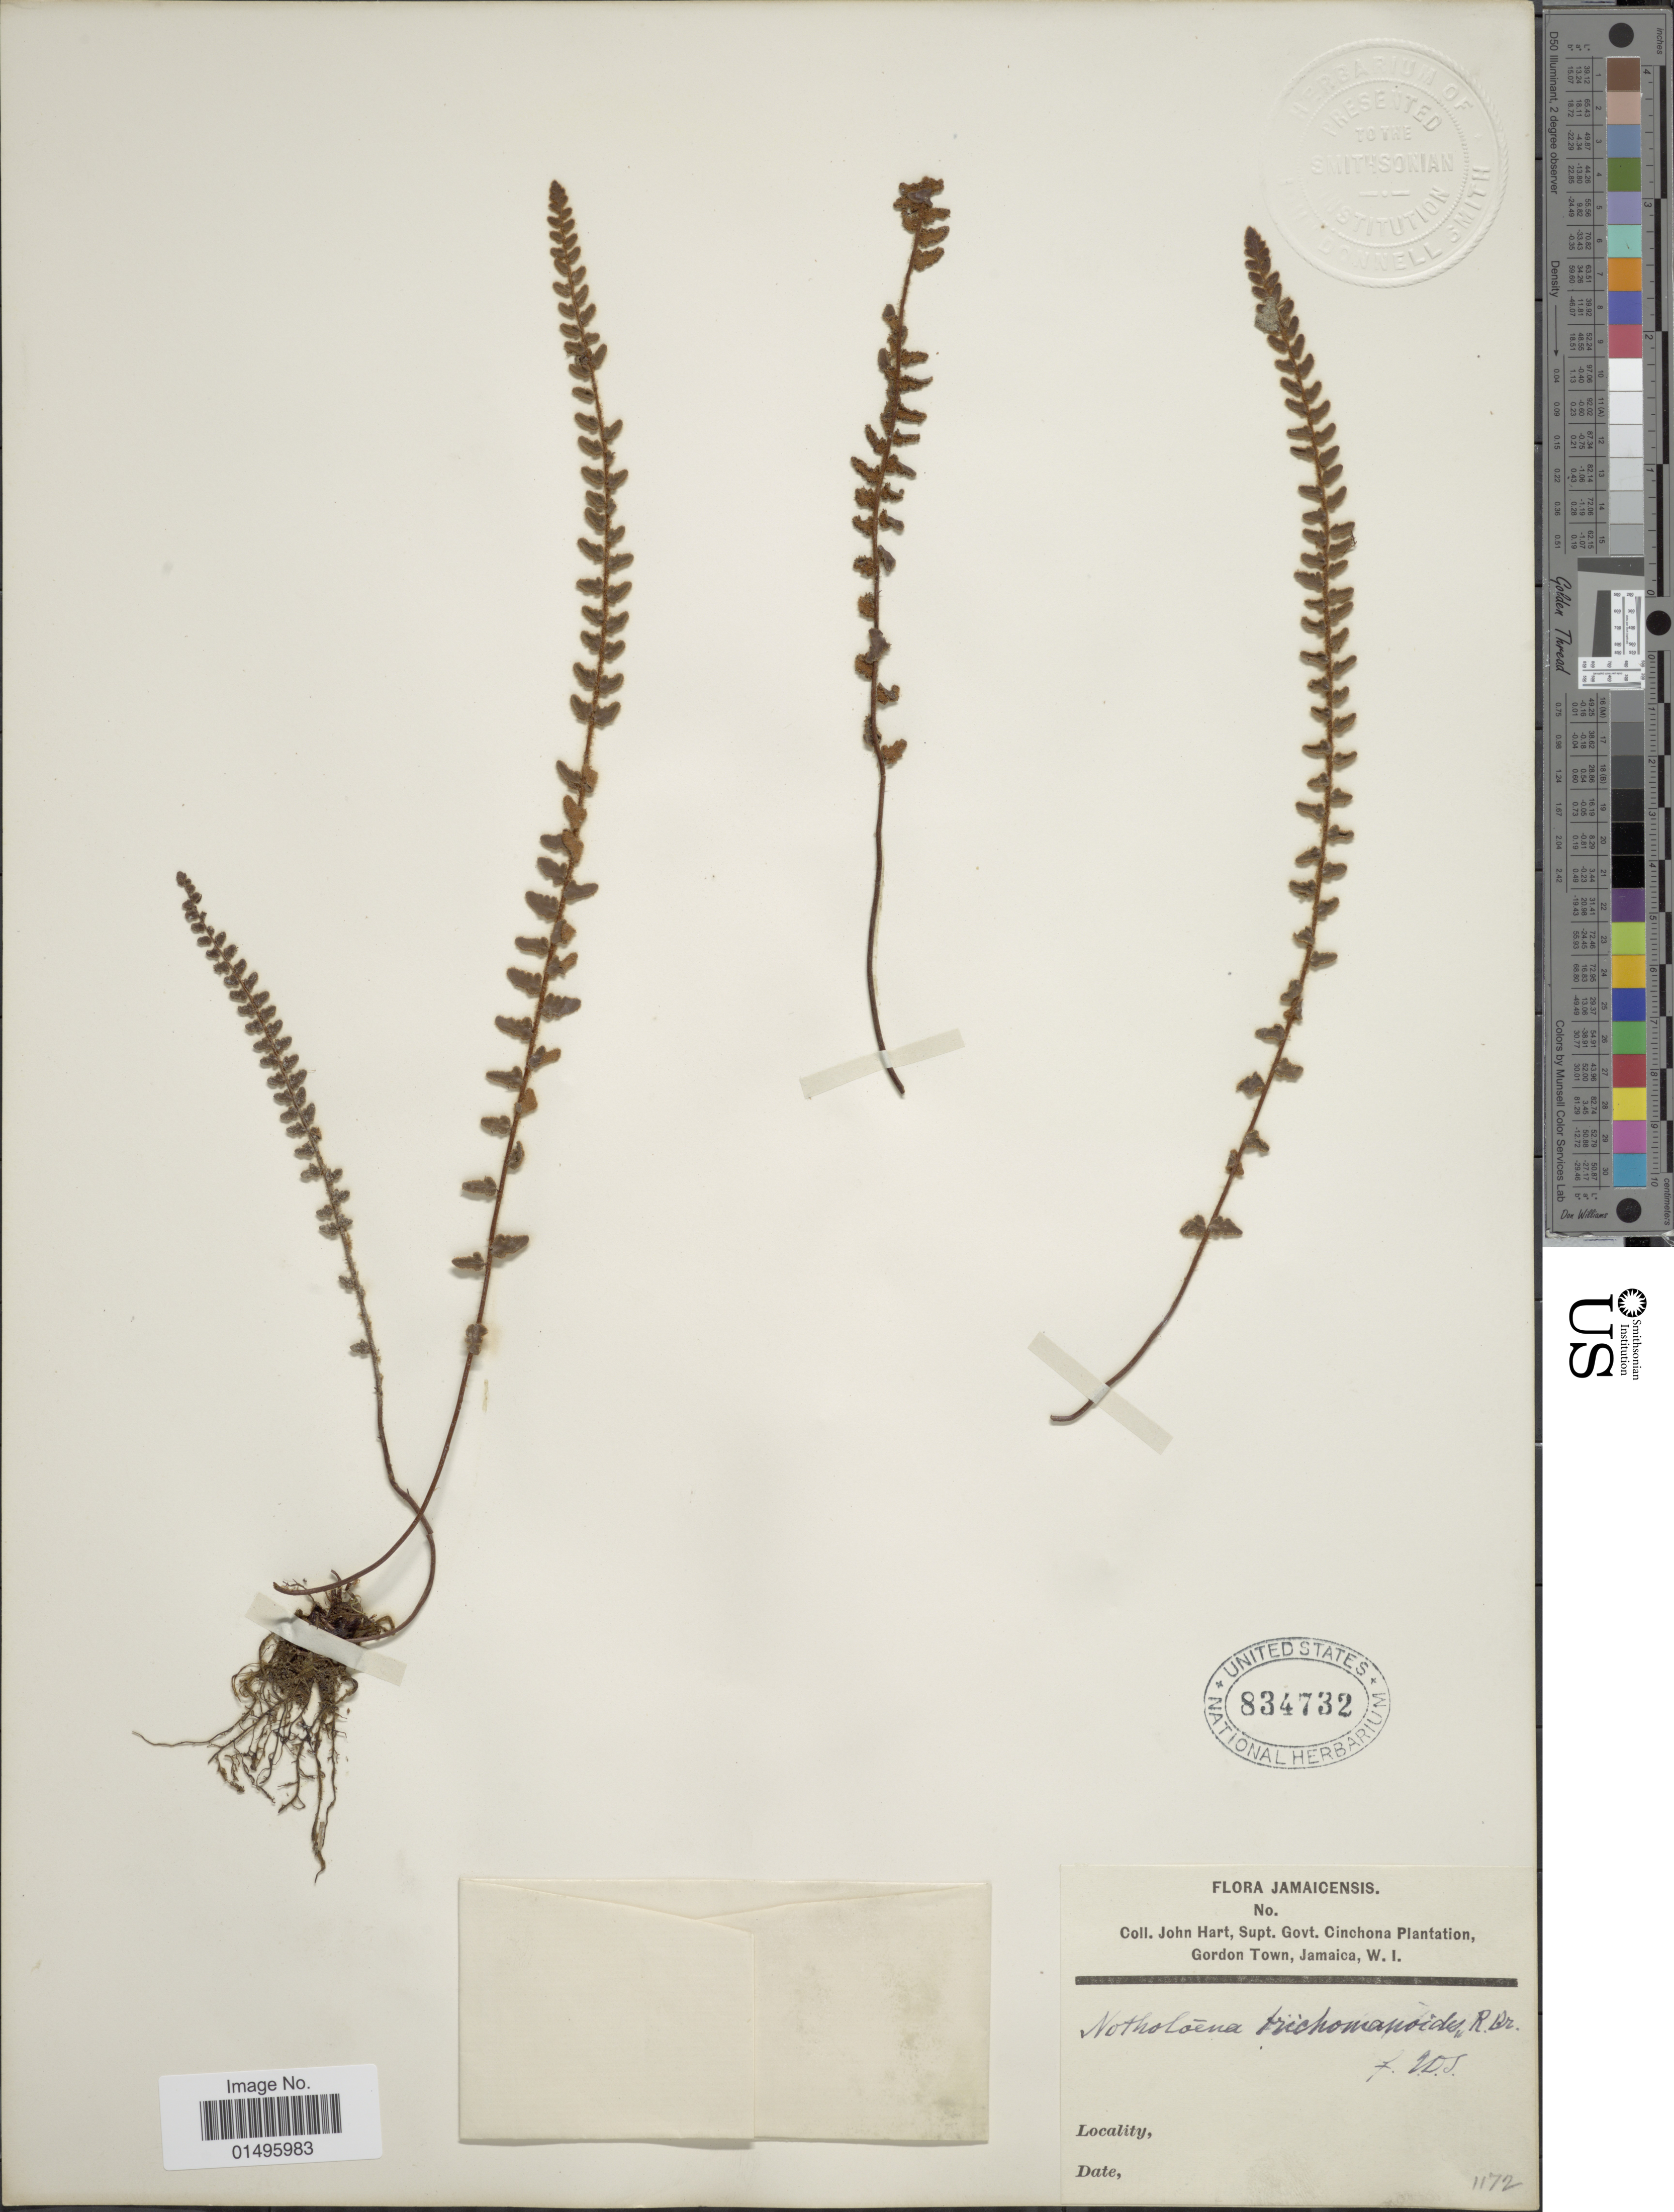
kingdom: Plantae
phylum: Tracheophyta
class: Polypodiopsida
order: Polypodiales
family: Pteridaceae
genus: Notholaena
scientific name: Notholaena trichomanoides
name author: (L.) Desv.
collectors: J. H. Hart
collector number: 1172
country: Jamaica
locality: Cinchona Plantation, Gordon Town, Jamaica, W. I.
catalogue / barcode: US 834732